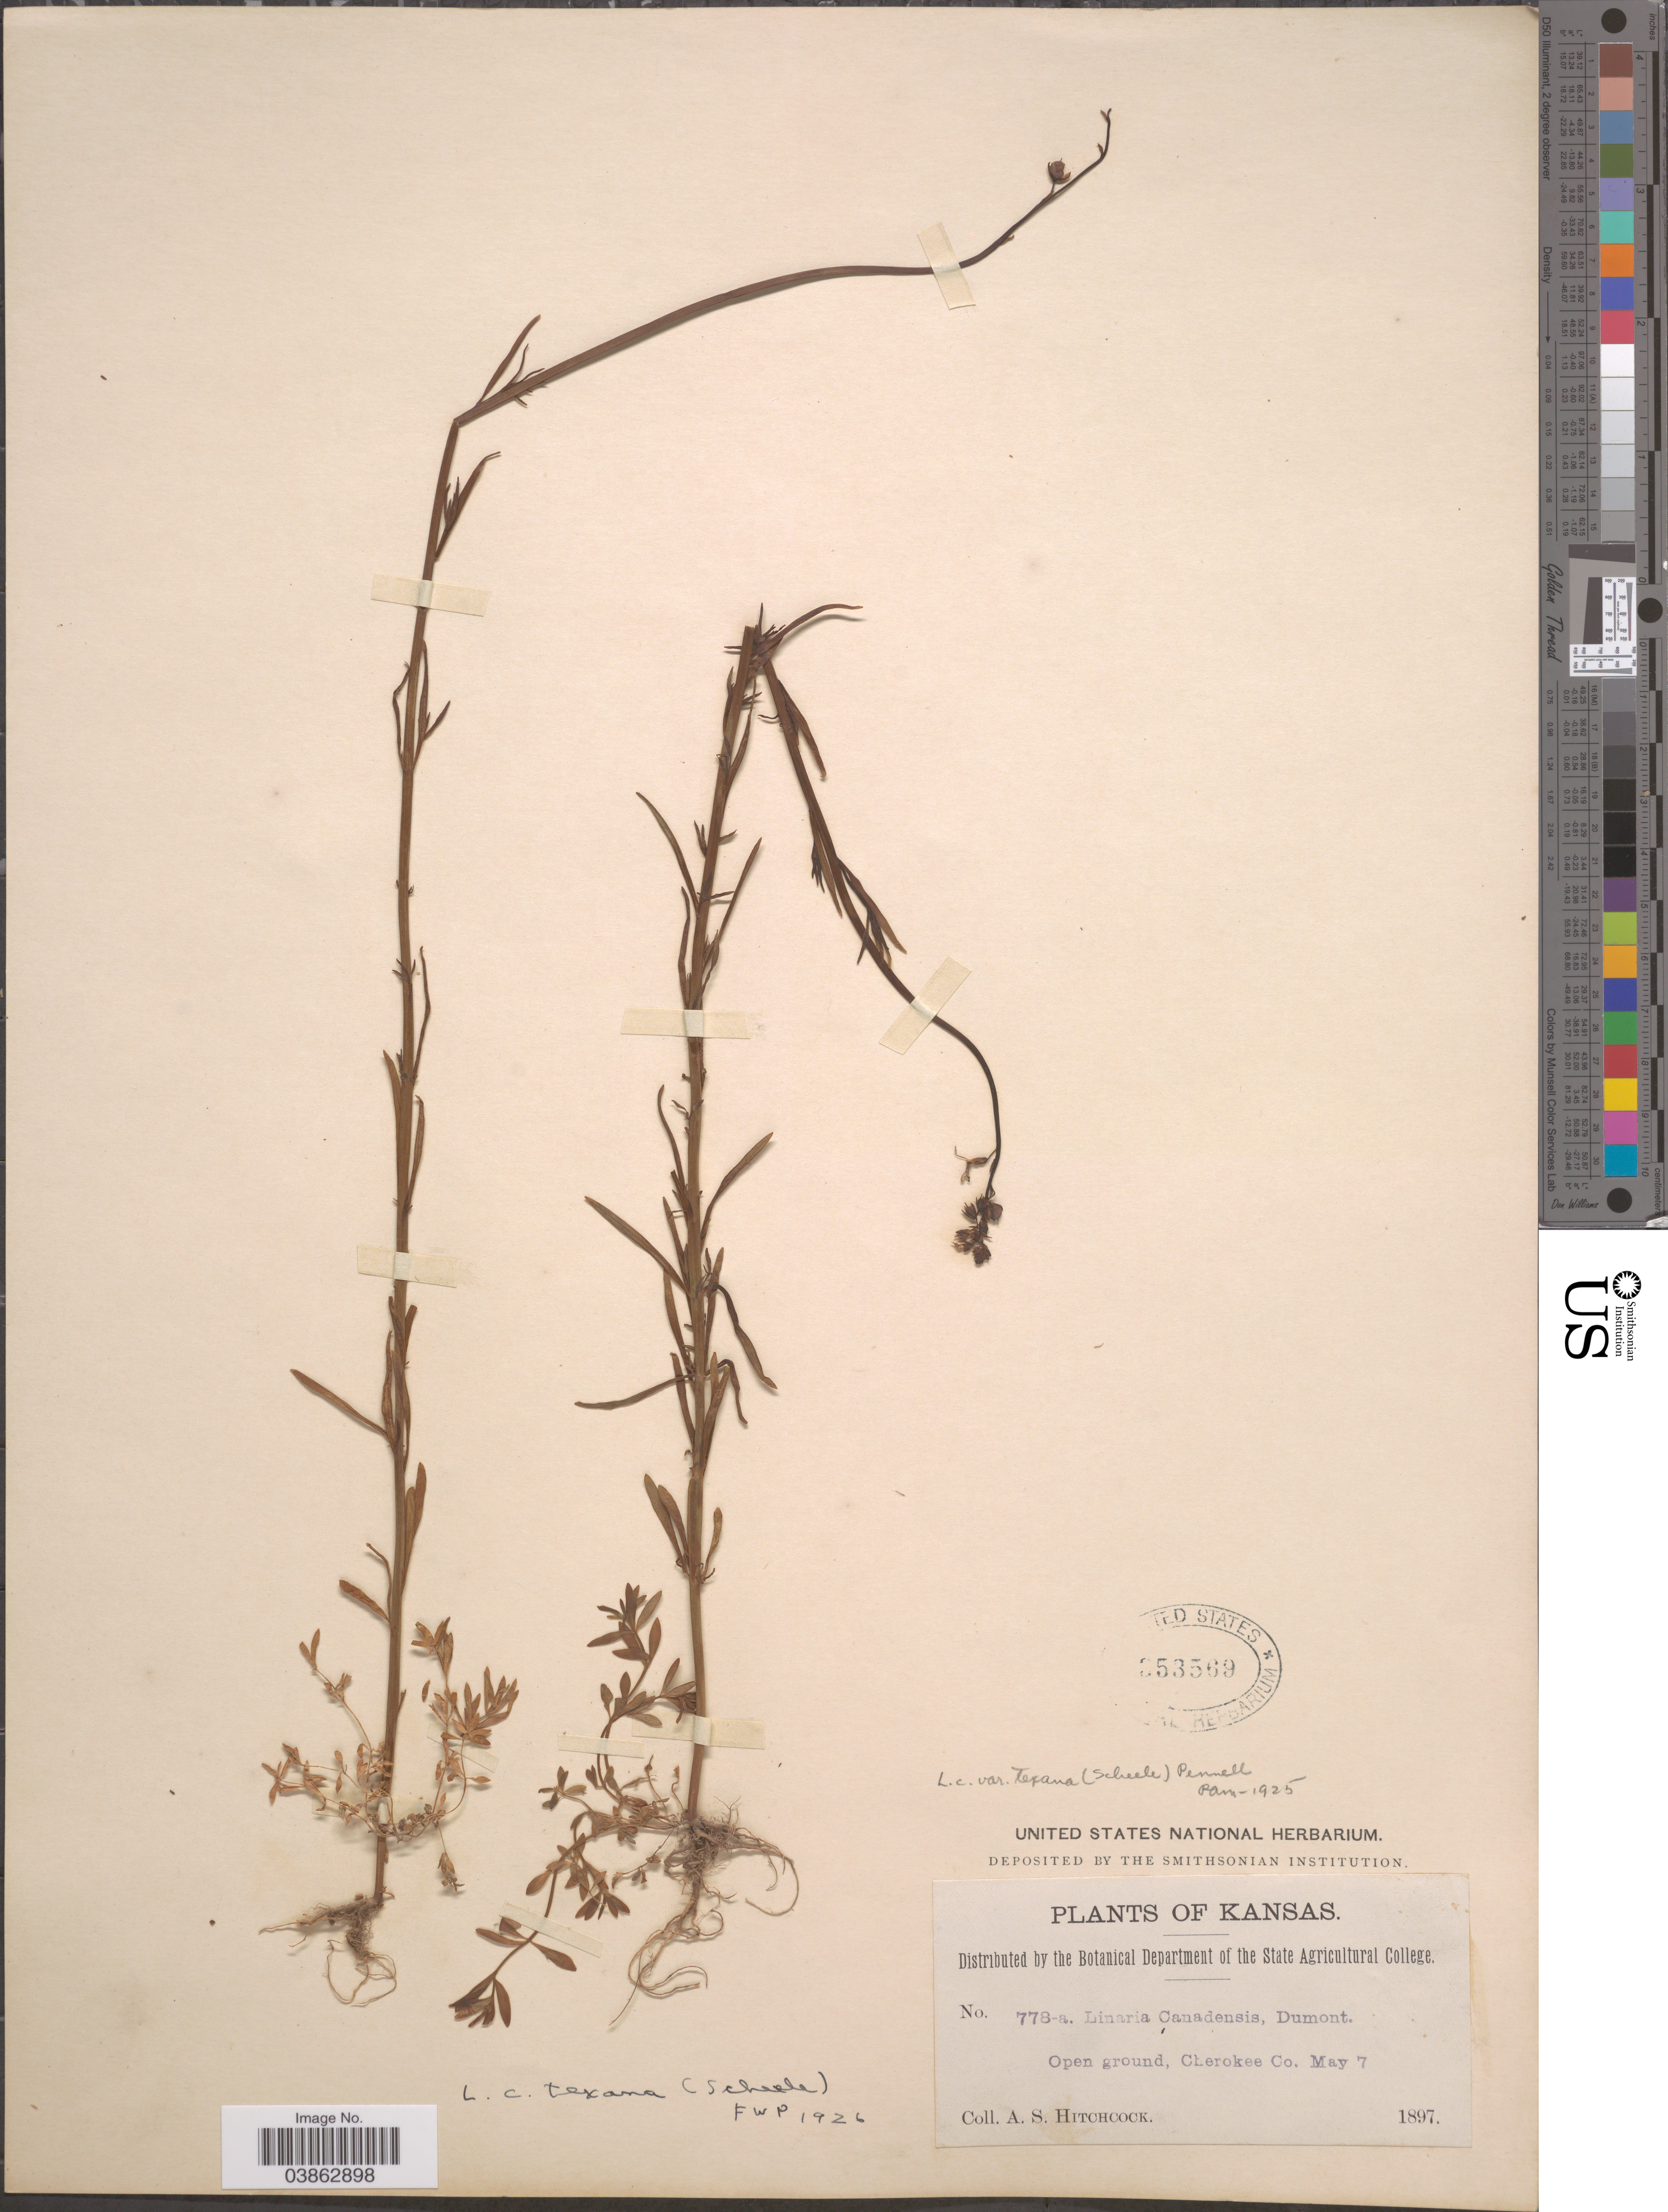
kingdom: Plantae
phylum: Tracheophyta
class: Magnoliopsida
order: Lamiales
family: Plantaginaceae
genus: Linaria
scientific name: Linaria texana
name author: Scheele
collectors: A. S. Hitchcock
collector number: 778-a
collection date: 1897-05-07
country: United States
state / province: Kansas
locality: Open ground, Cherokee Co.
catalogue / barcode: US 353569